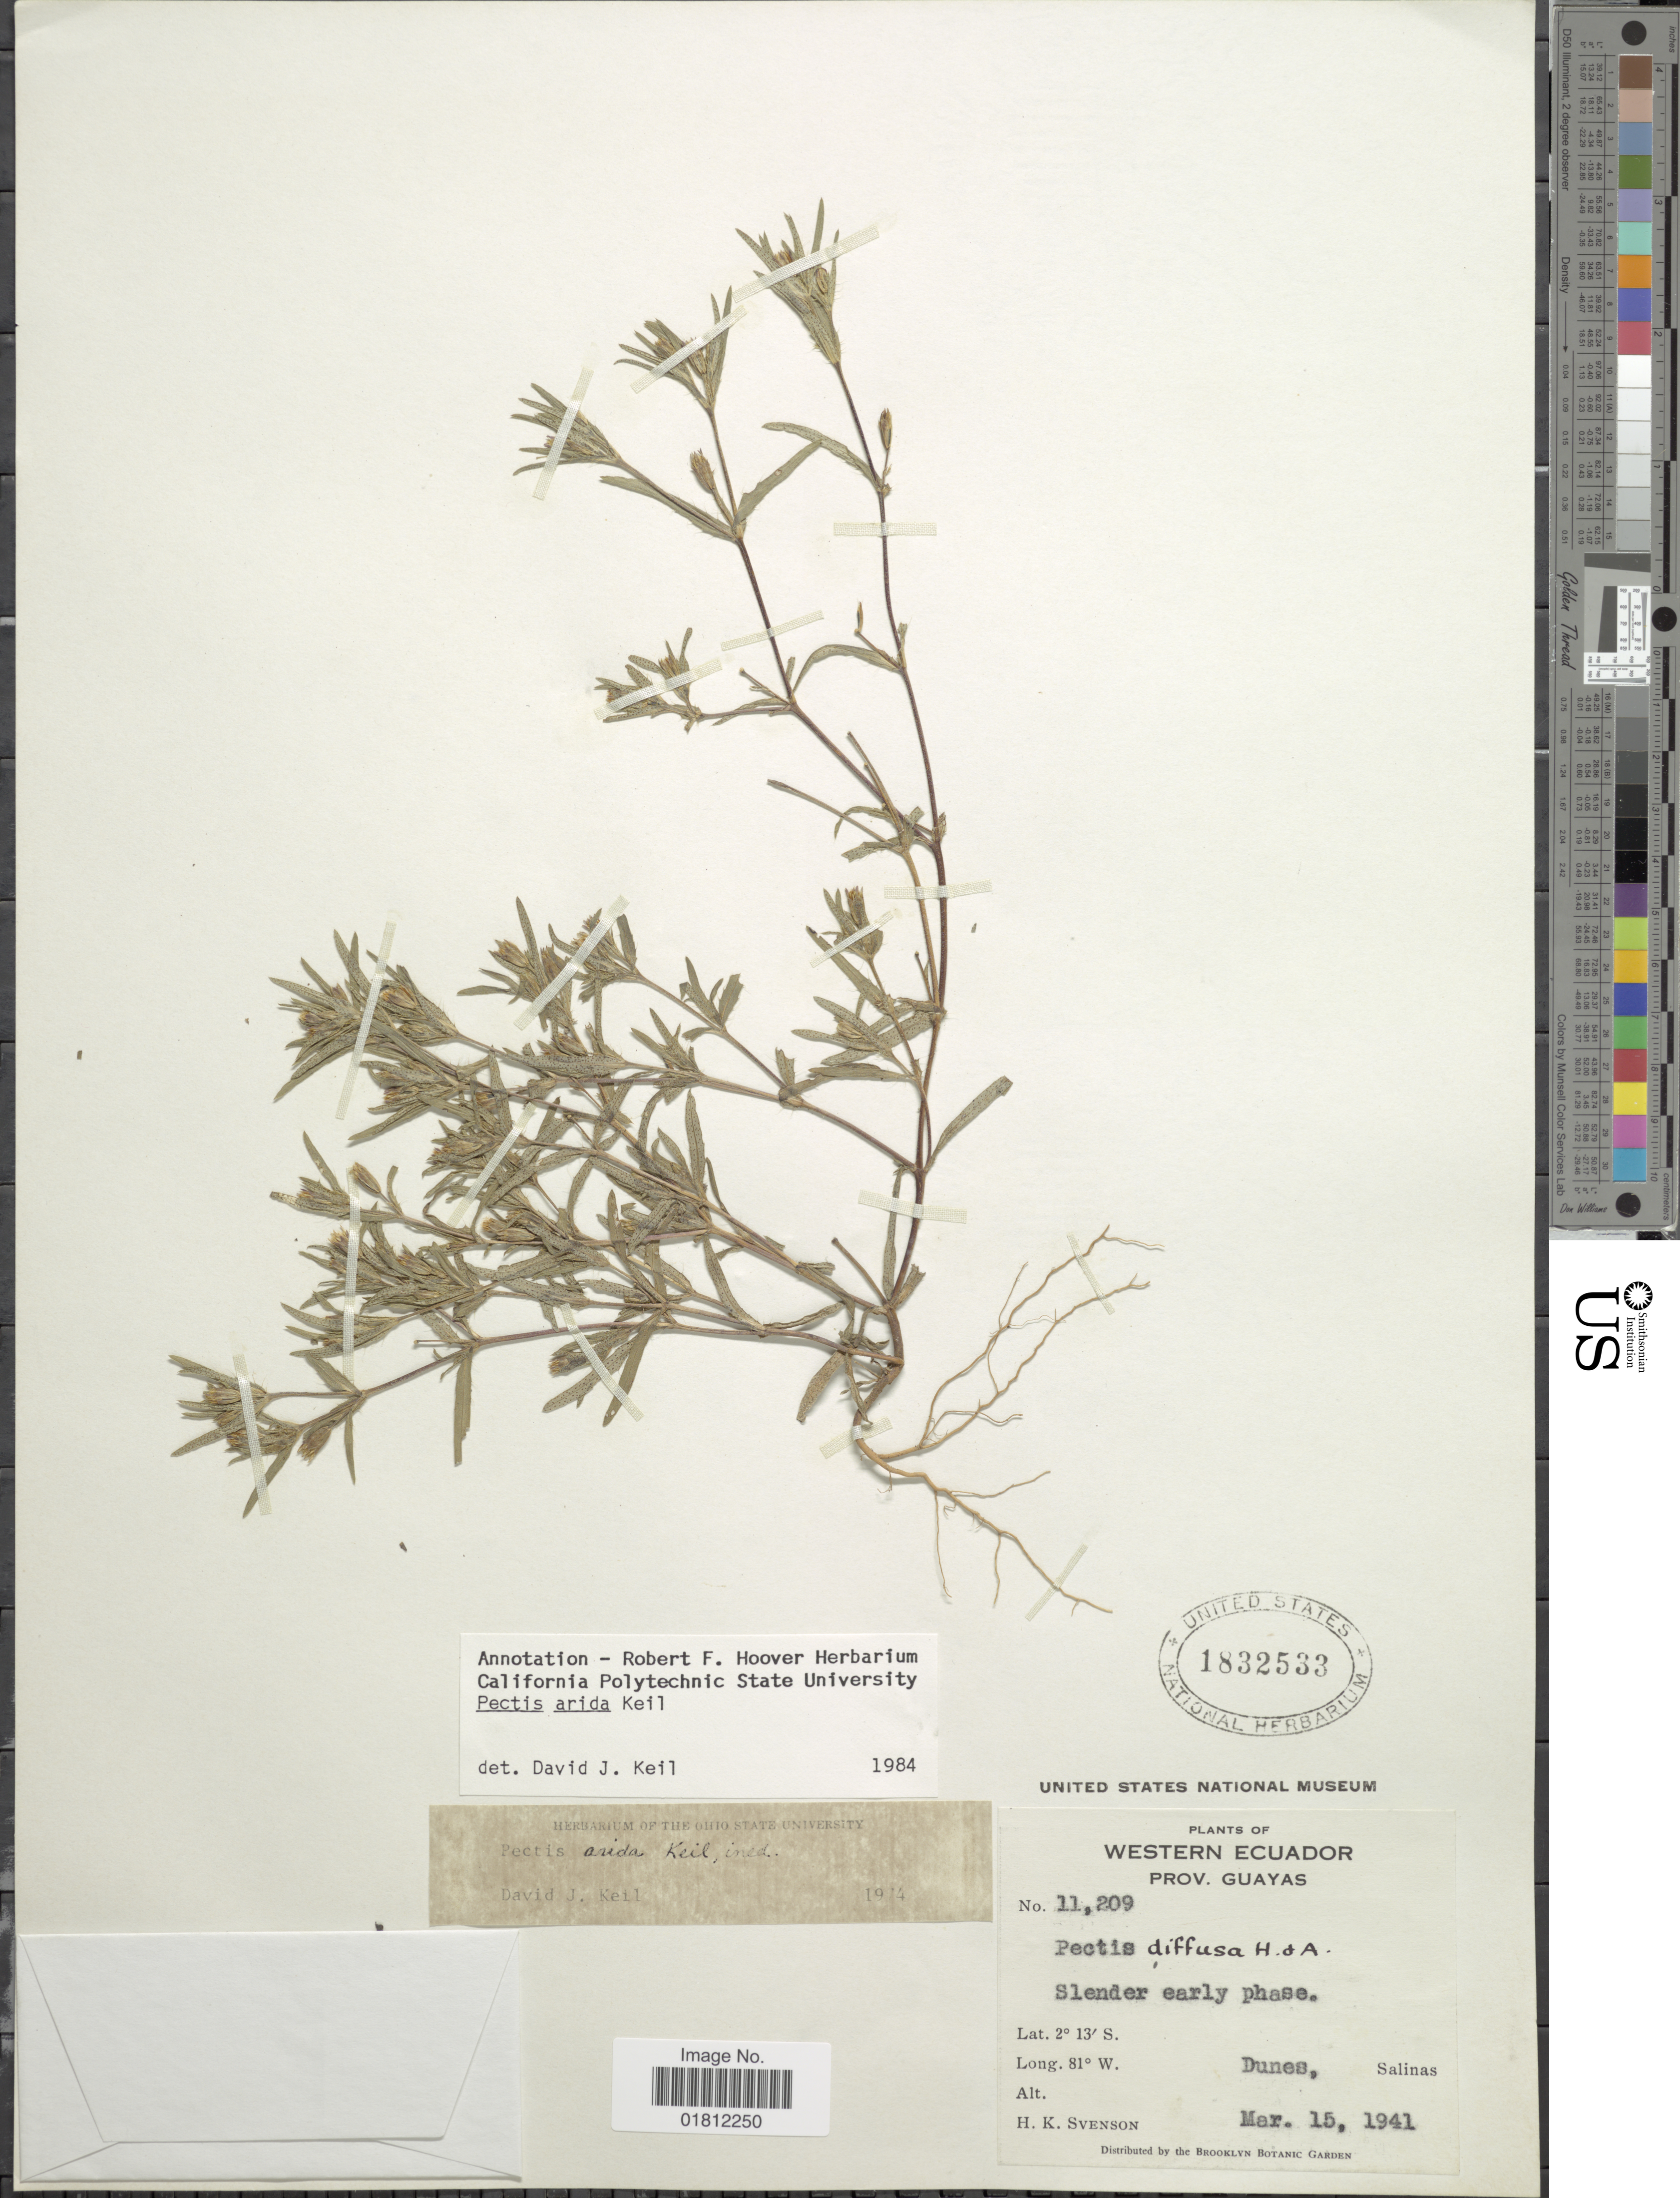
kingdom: Plantae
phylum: Tracheophyta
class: Magnoliopsida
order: Asterales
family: Asteraceae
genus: Pectis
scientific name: Pectis arida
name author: D.J. Keil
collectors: H. K. Svenson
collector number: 11209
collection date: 1941-03-15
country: Ecuador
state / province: Guayas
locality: Western Ecuador, Prov. Guayas. Dunes, Salinas.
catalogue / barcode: US 18325333